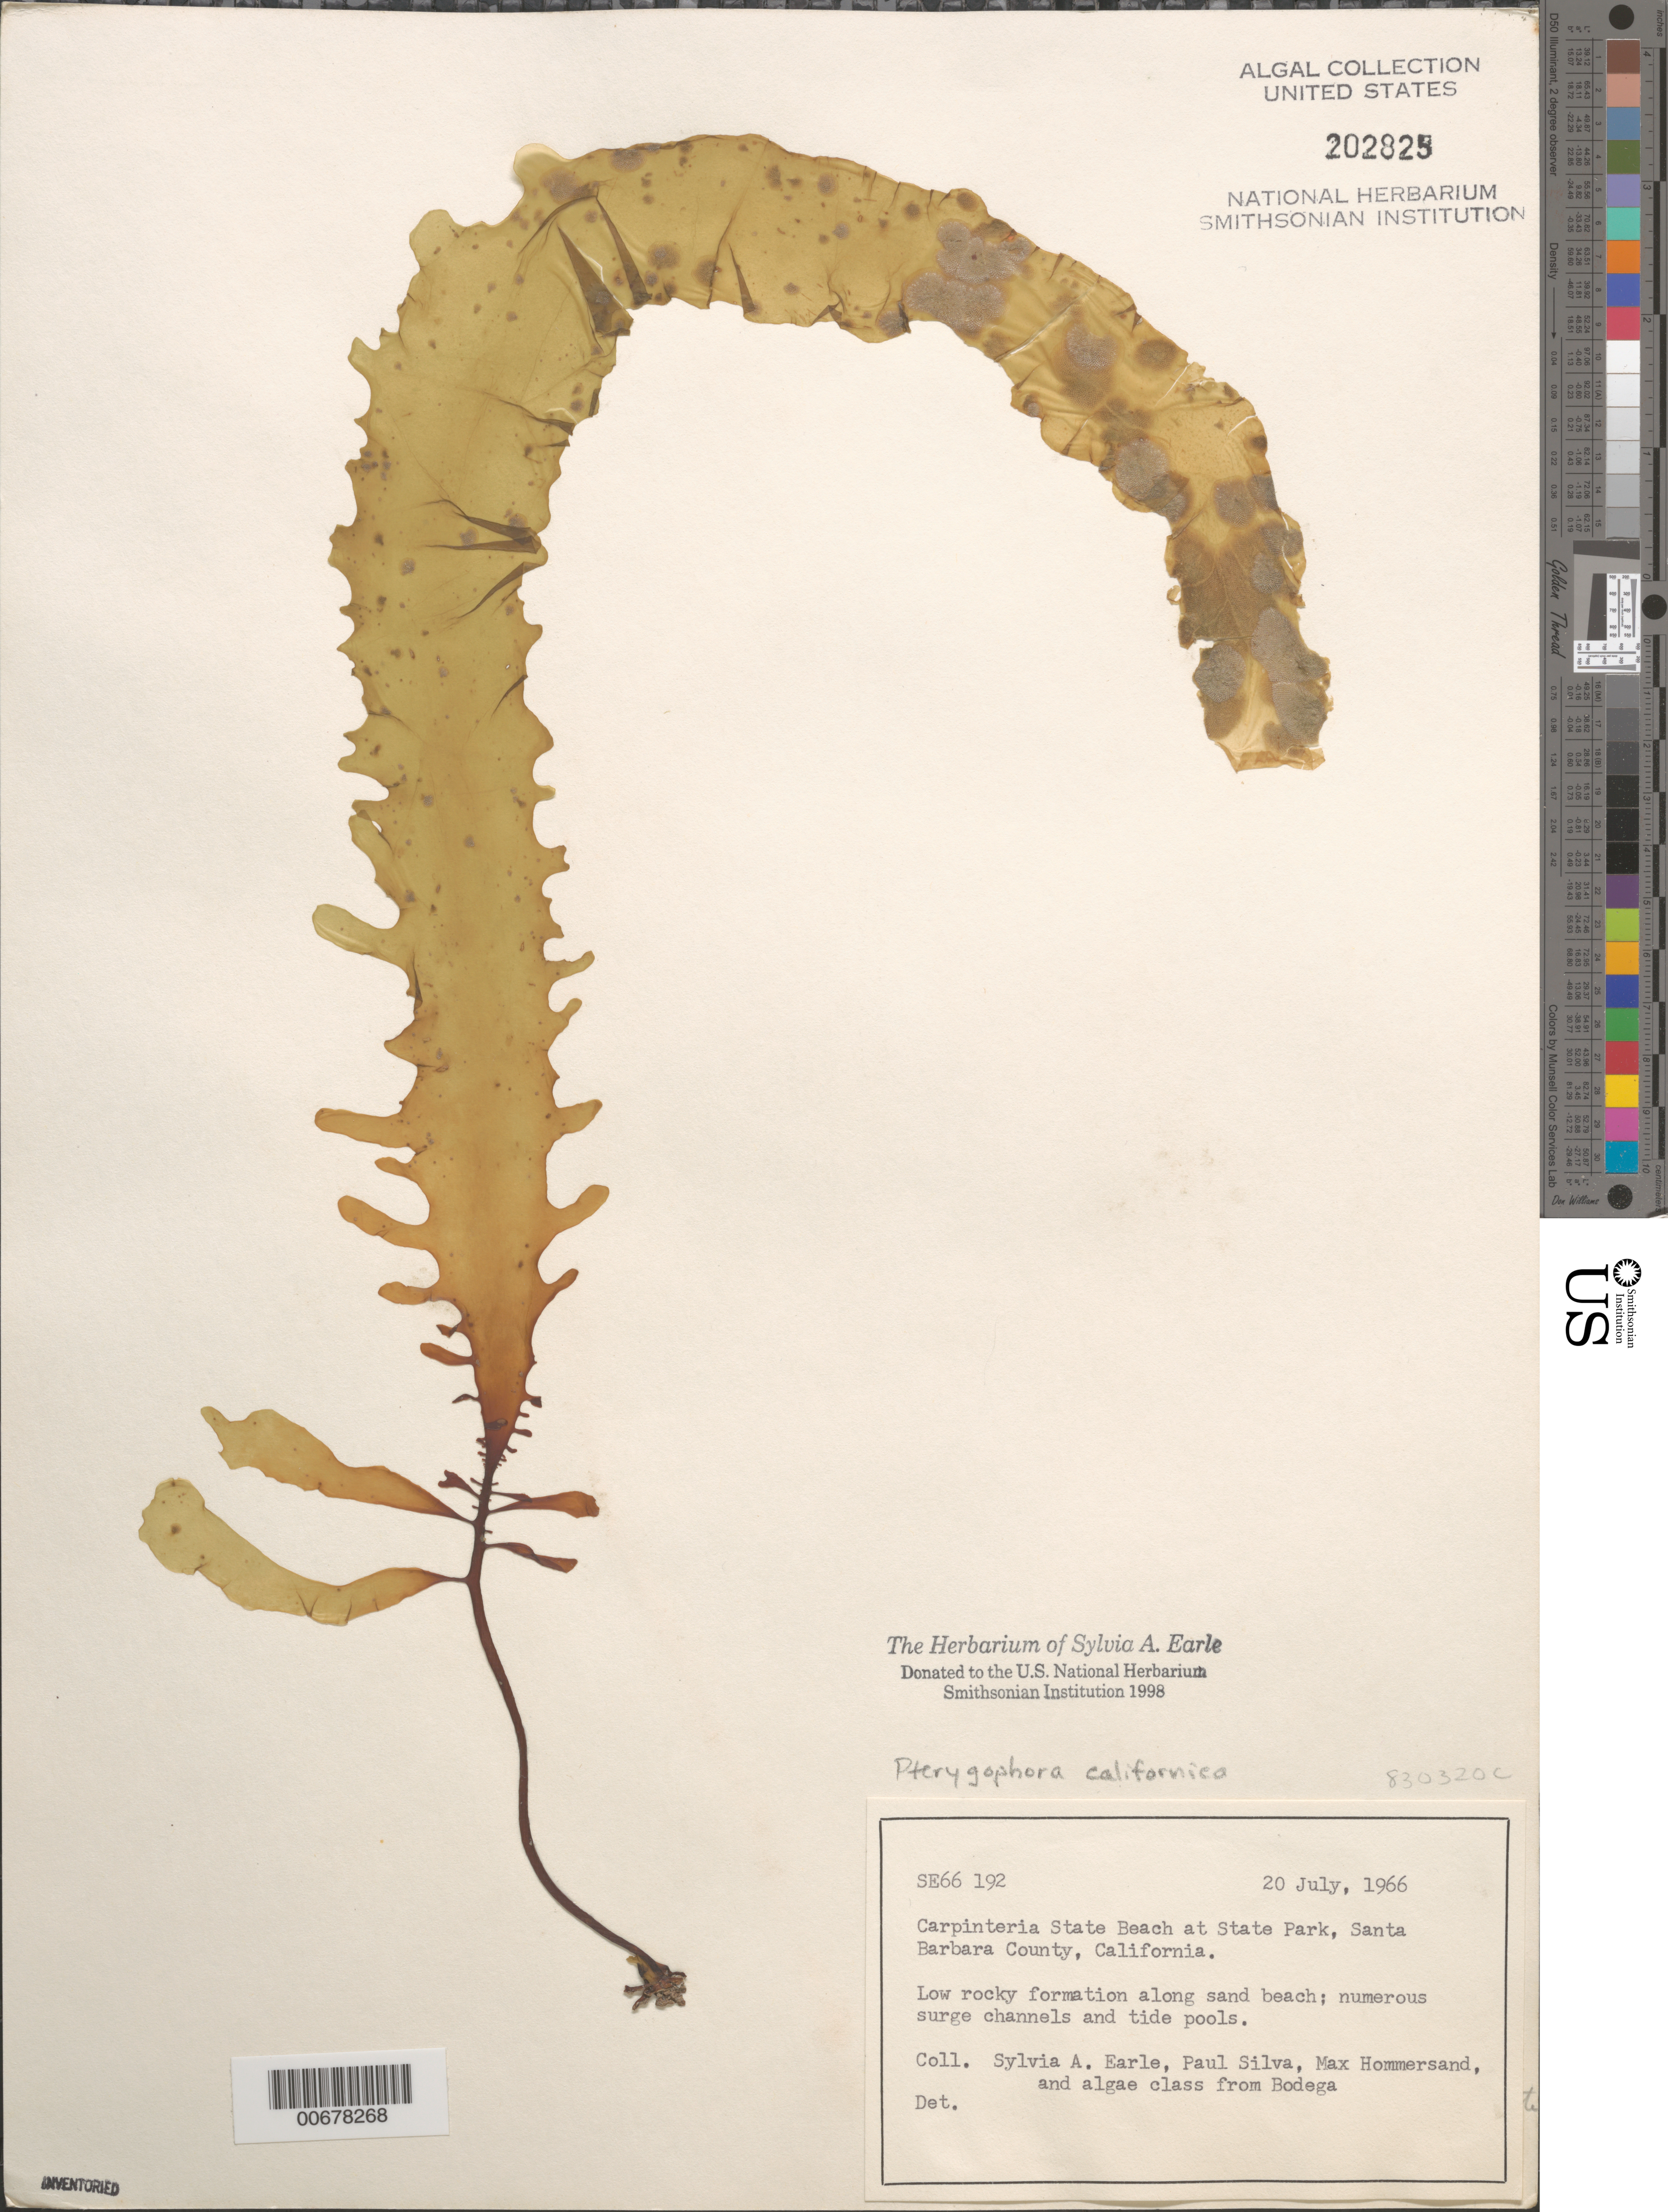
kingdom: Chromista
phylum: Ochrophyta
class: Phaeophyceae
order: Laminariales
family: Alariaceae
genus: Pterygophora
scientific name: Pterygophora californica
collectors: S. A. Earle, P. C. Silva, M. H. Hommersand & Bodega Algae Class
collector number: SE 66192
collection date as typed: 20 Jul 1966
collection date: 1966-07-20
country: United States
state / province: California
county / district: Santa Barbara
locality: Carpinteria State Beach, State Park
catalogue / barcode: US 202825